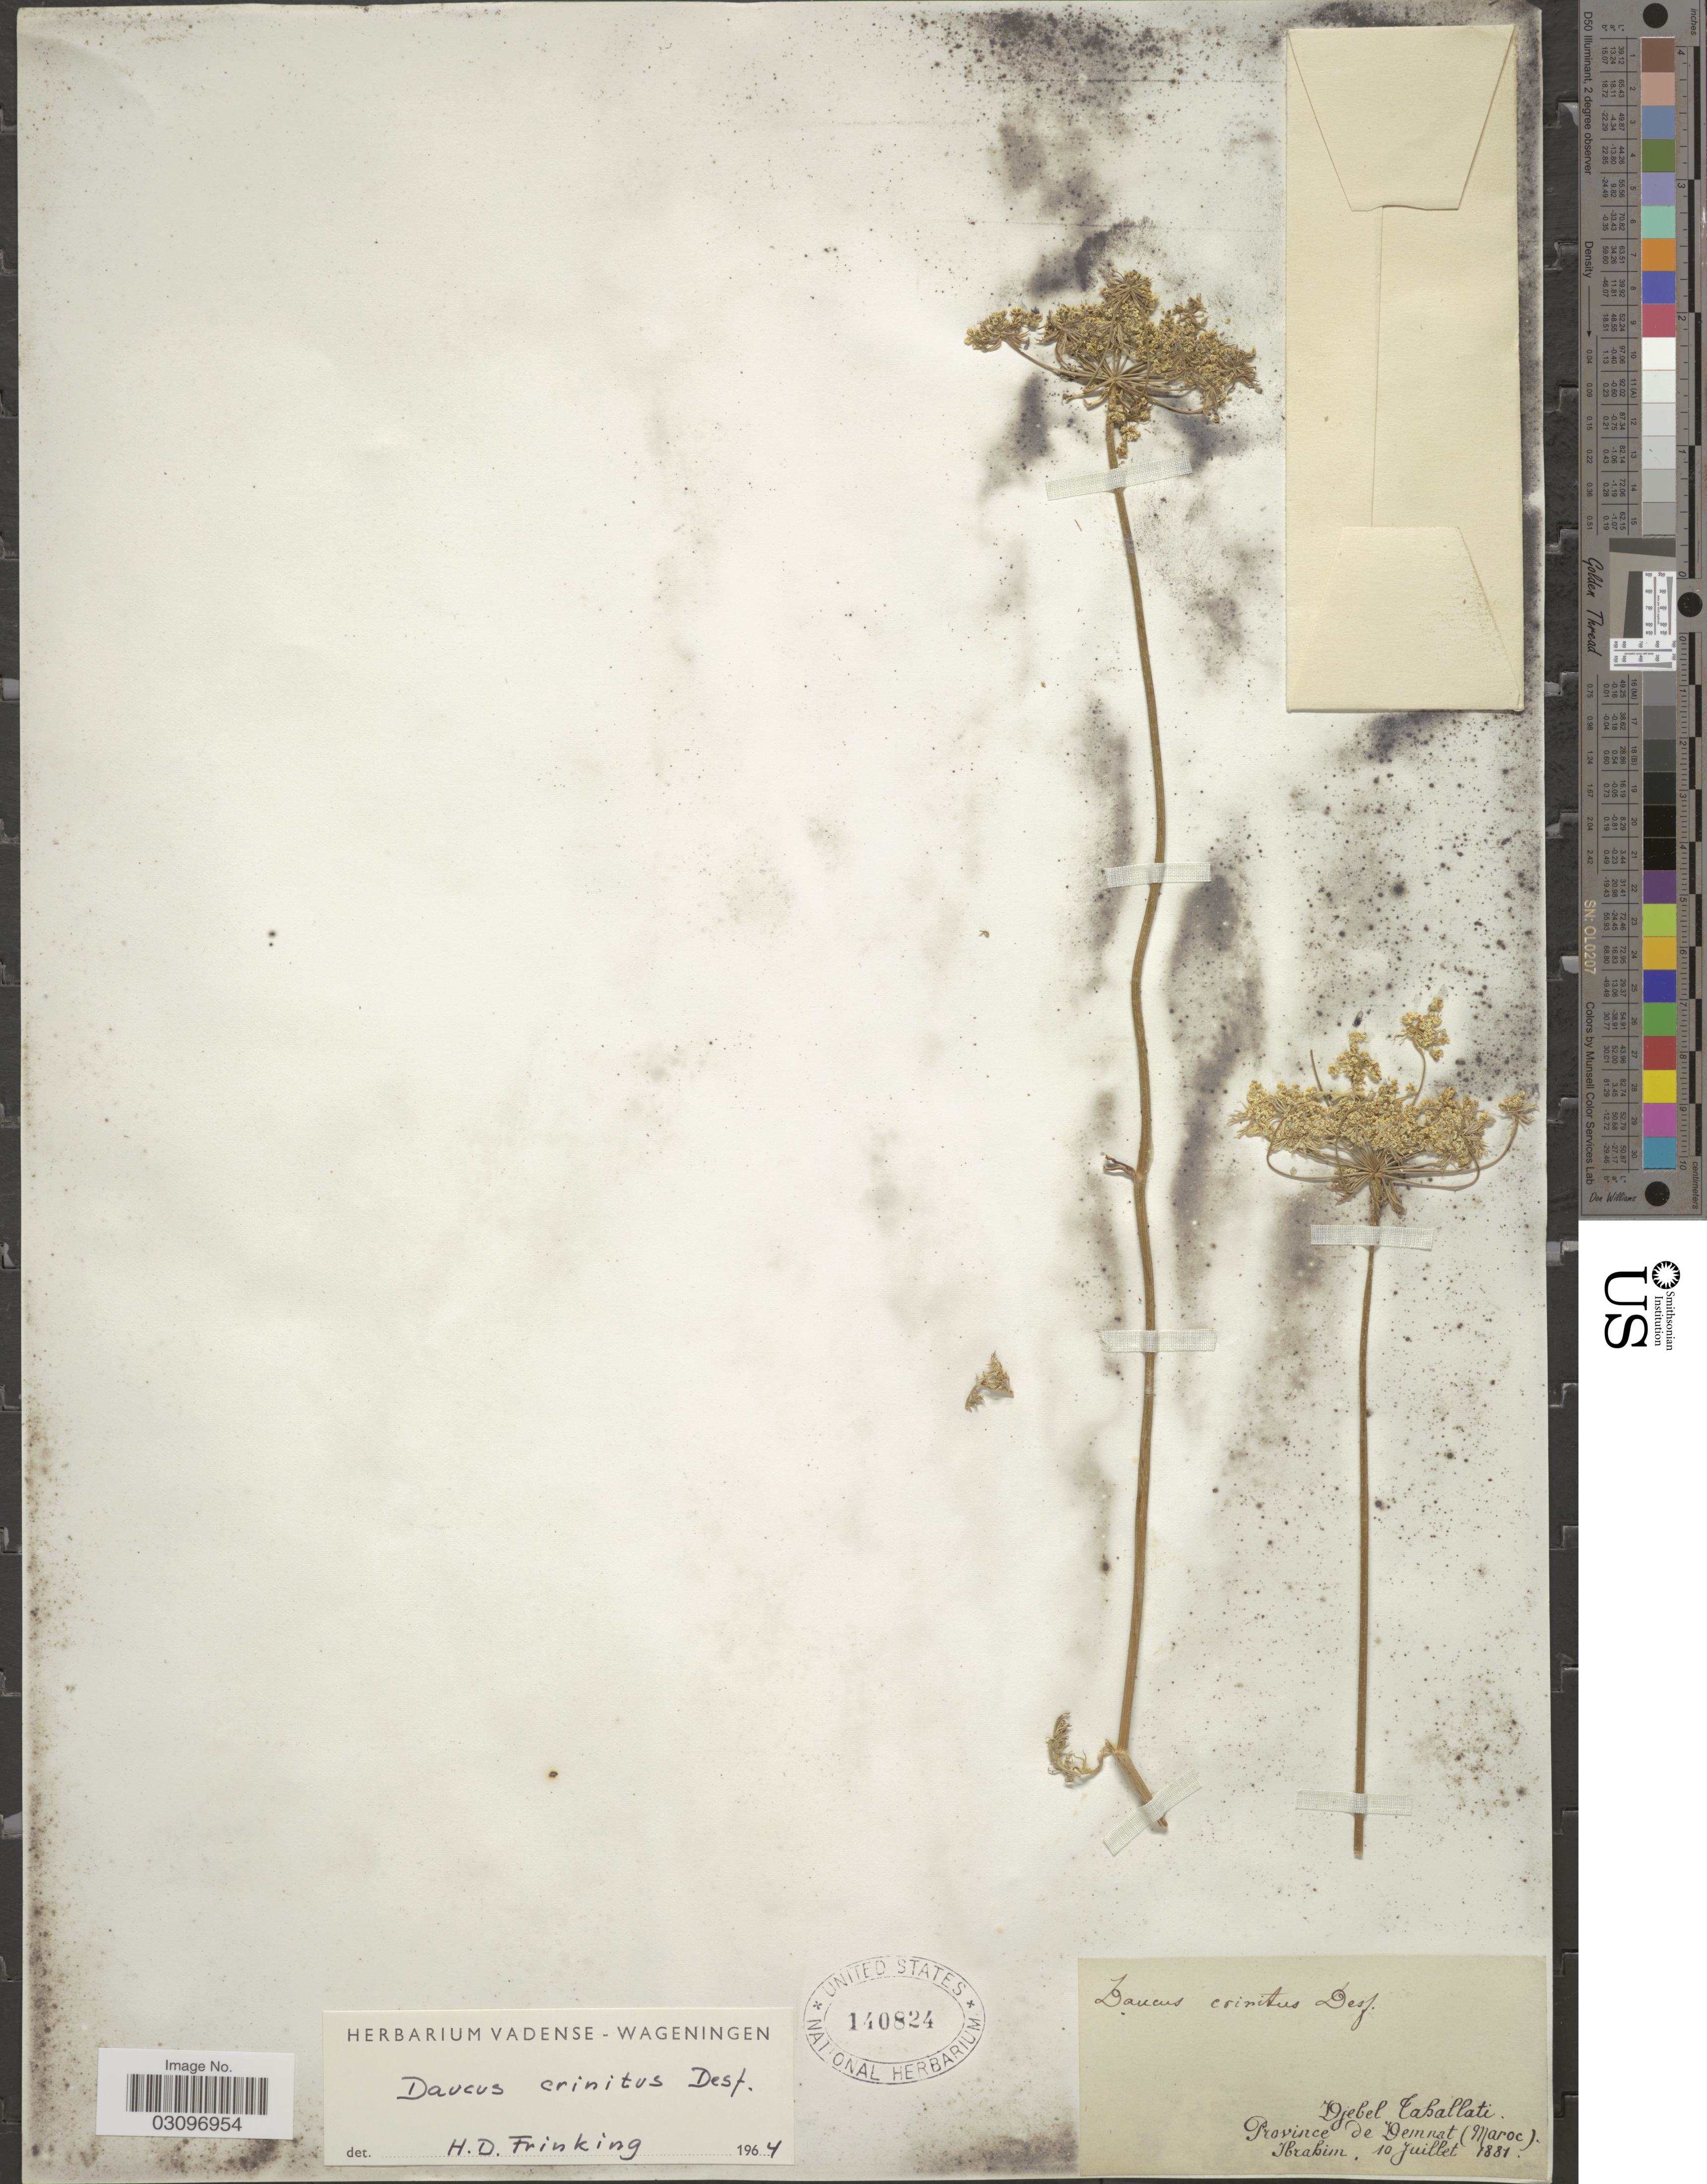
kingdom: Plantae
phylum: Tracheophyta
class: Magnoliopsida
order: Apiales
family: Apiaceae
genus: Daucus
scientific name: Daucus crinitus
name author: Desf.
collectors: -. Ibrahim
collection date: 1881-07-10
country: Morocco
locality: Djebel Tahallati. Province de Demnat (Maroc).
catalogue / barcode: US 140824